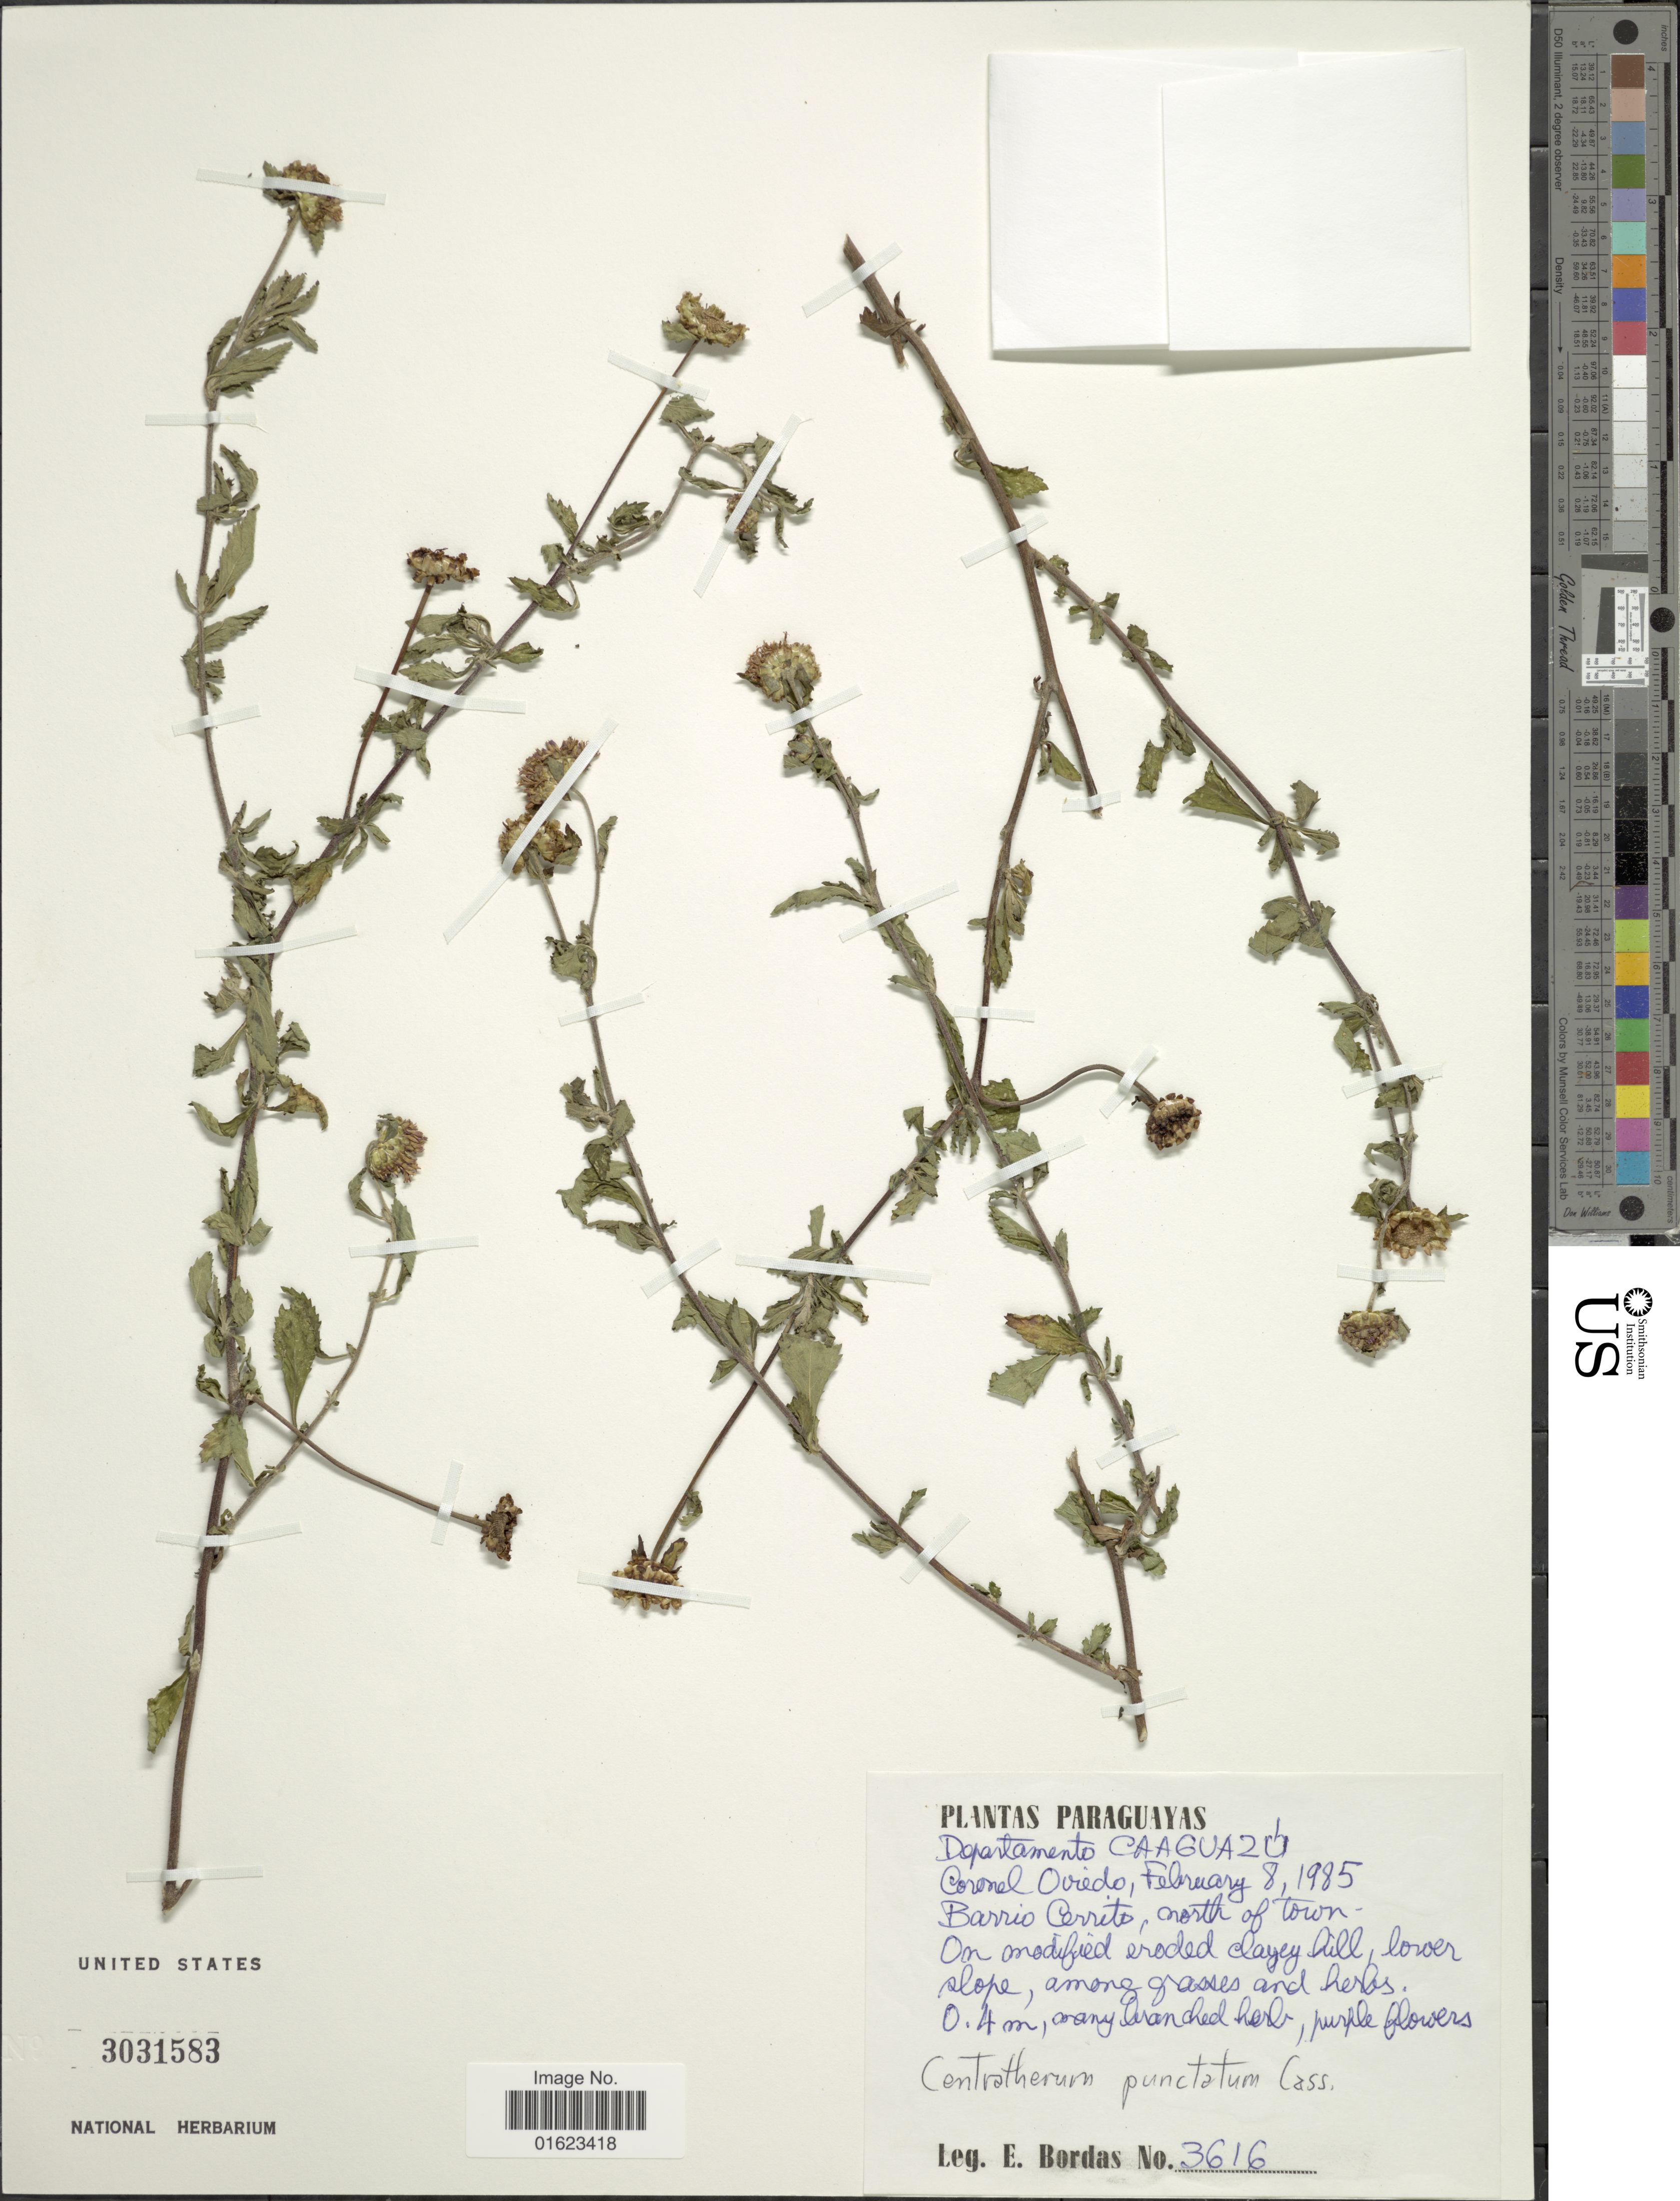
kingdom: Plantae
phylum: Tracheophyta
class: Magnoliopsida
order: Asterales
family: Asteraceae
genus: Centratherum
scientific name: Centratherum punctatum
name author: Cass.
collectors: E. Bordas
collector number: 3616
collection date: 1985-02-08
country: Paraguay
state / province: Caaguazu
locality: Departamento Caaguazu, Coronel Oviedo, north of town.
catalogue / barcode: US 3031583